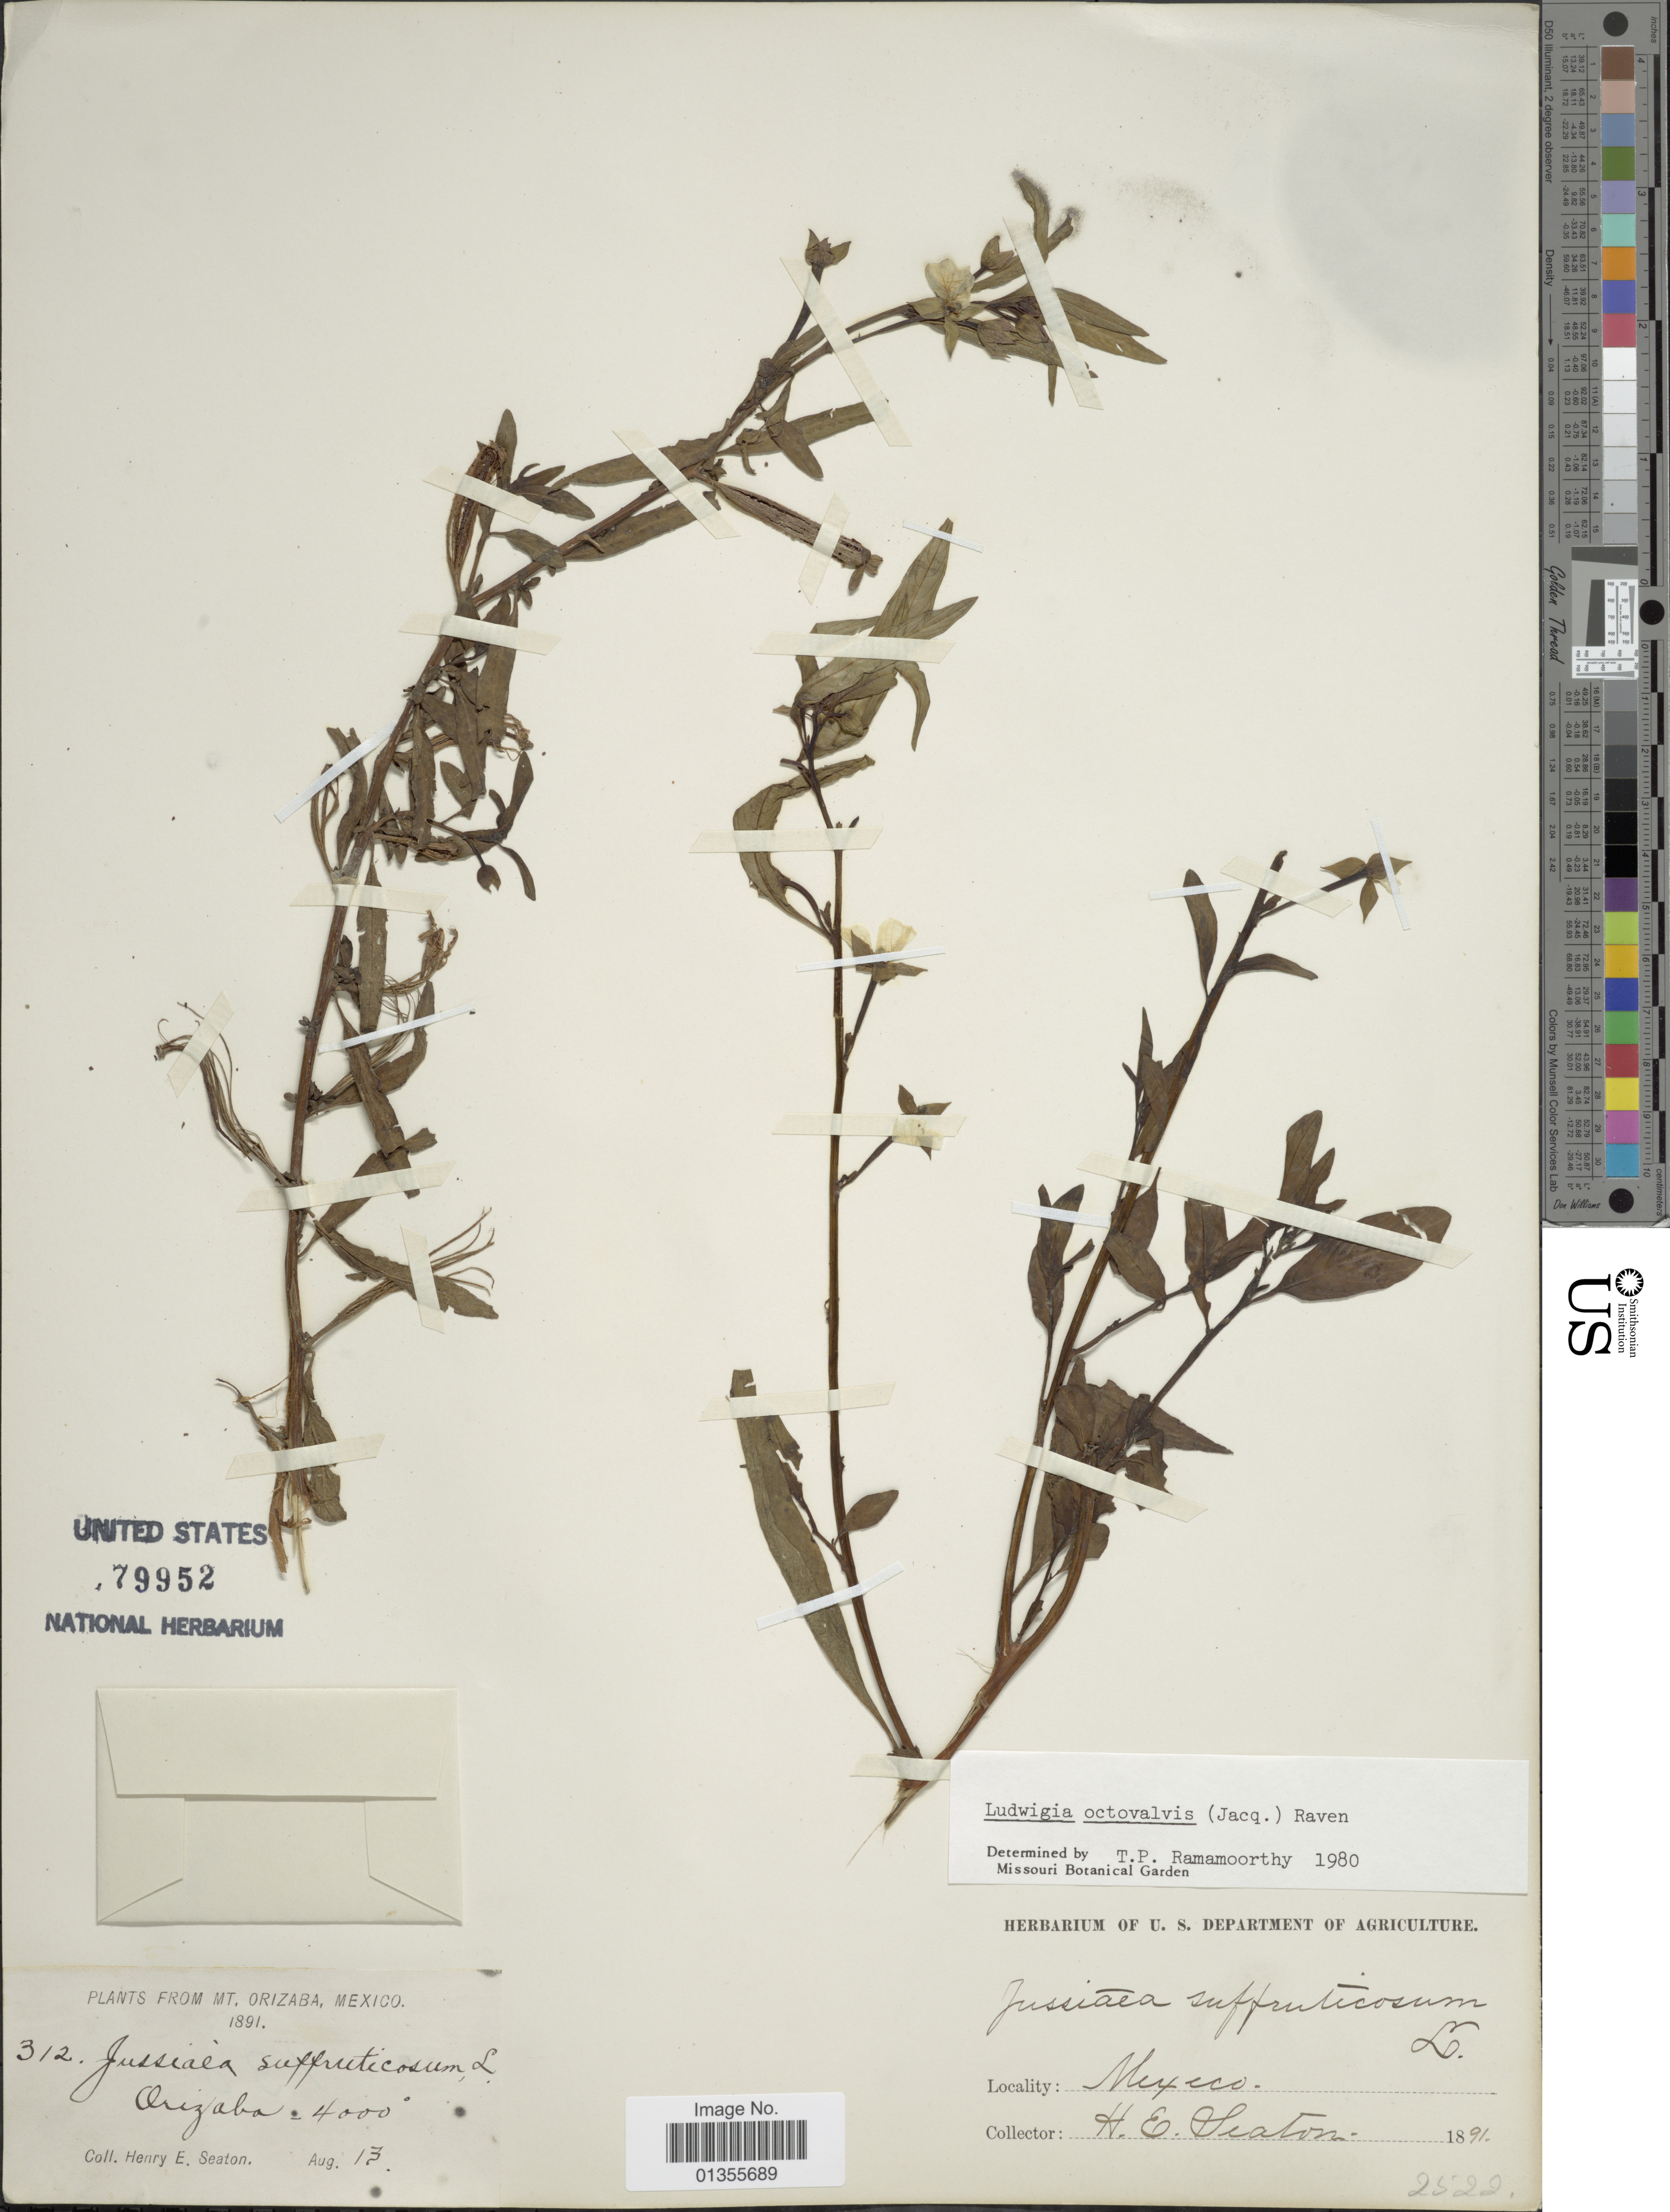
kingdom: Plantae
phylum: Tracheophyta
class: Magnoliopsida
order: Myrtales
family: Onagraceae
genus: Ludwigia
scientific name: Ludwigia octovalvis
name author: (Jacq.) P.H. Raven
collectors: H. E. Seaton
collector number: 312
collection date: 1891-08-13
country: Mexico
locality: Orizaba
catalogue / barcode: US 79952